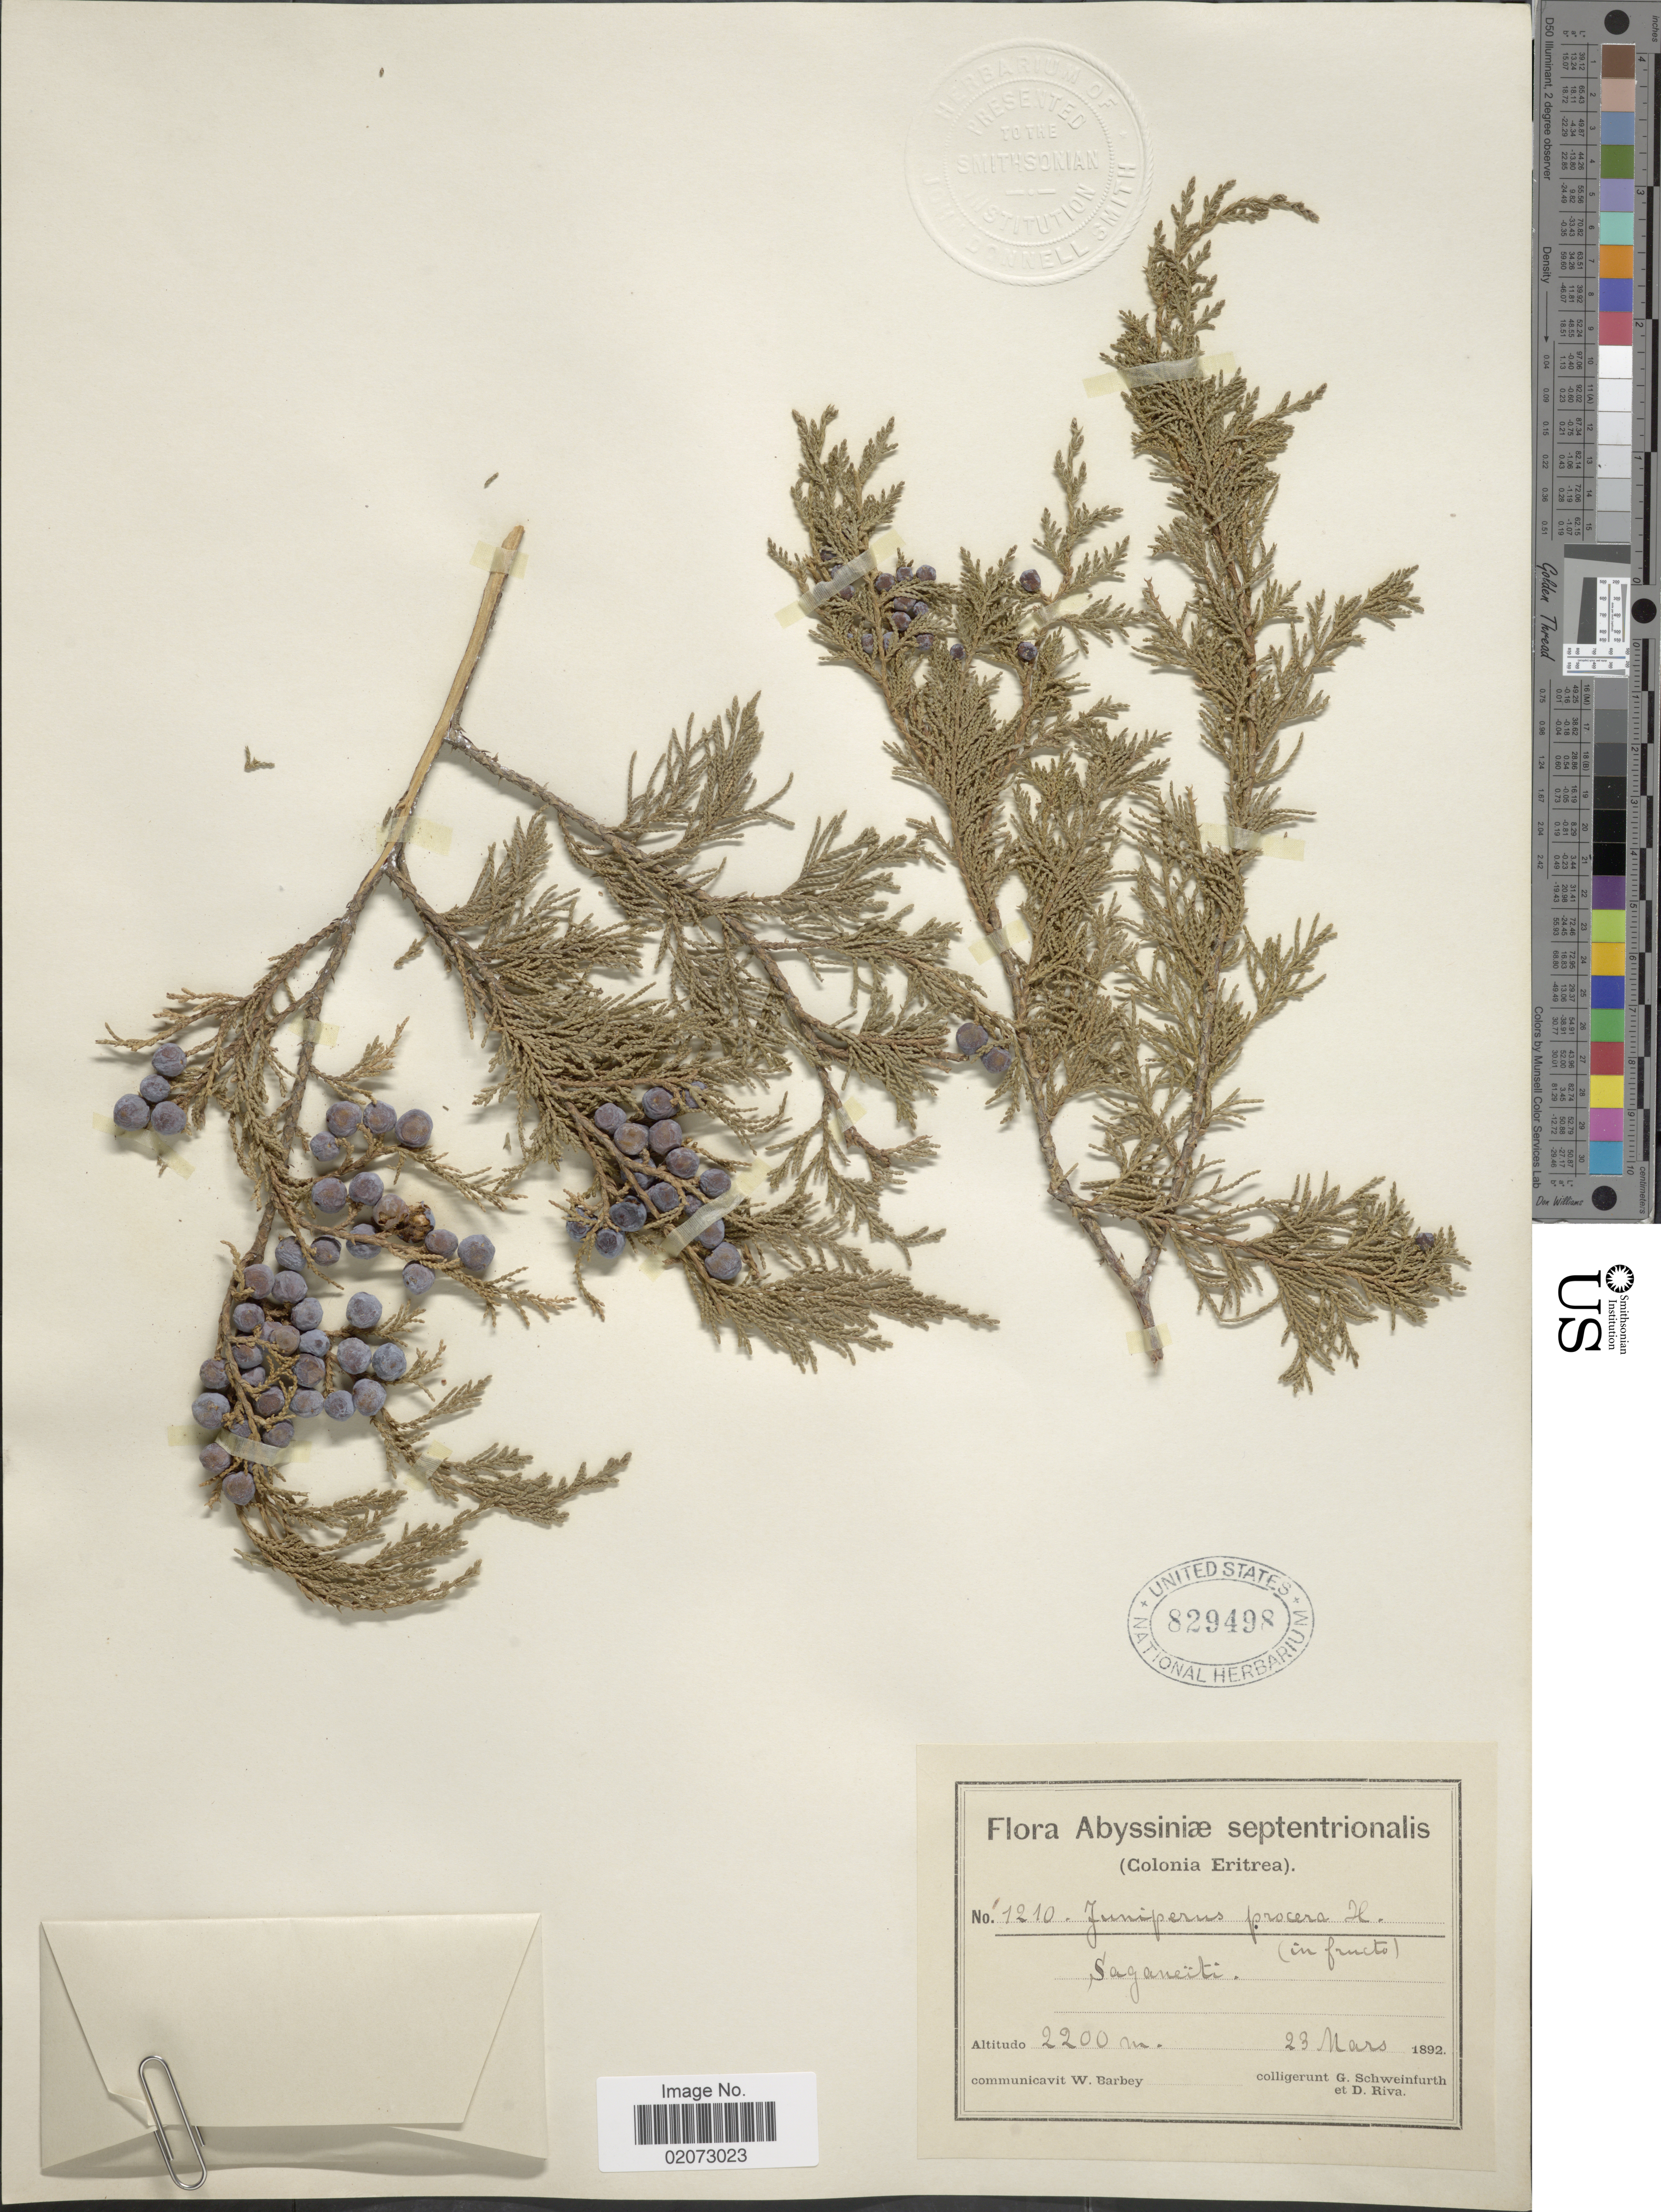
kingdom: Plantae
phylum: Tracheophyta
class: Pinopsida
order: Pinales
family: Cupressaceae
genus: Juniperus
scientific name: Juniperus procera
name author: Hochst. ex Endl.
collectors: G. A. Schweinfurth (herbarium) & D. Riva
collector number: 1210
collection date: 1892-03-23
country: Eritrea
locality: Abyssinia. Saganeiti.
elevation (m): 2200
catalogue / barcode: US 829498